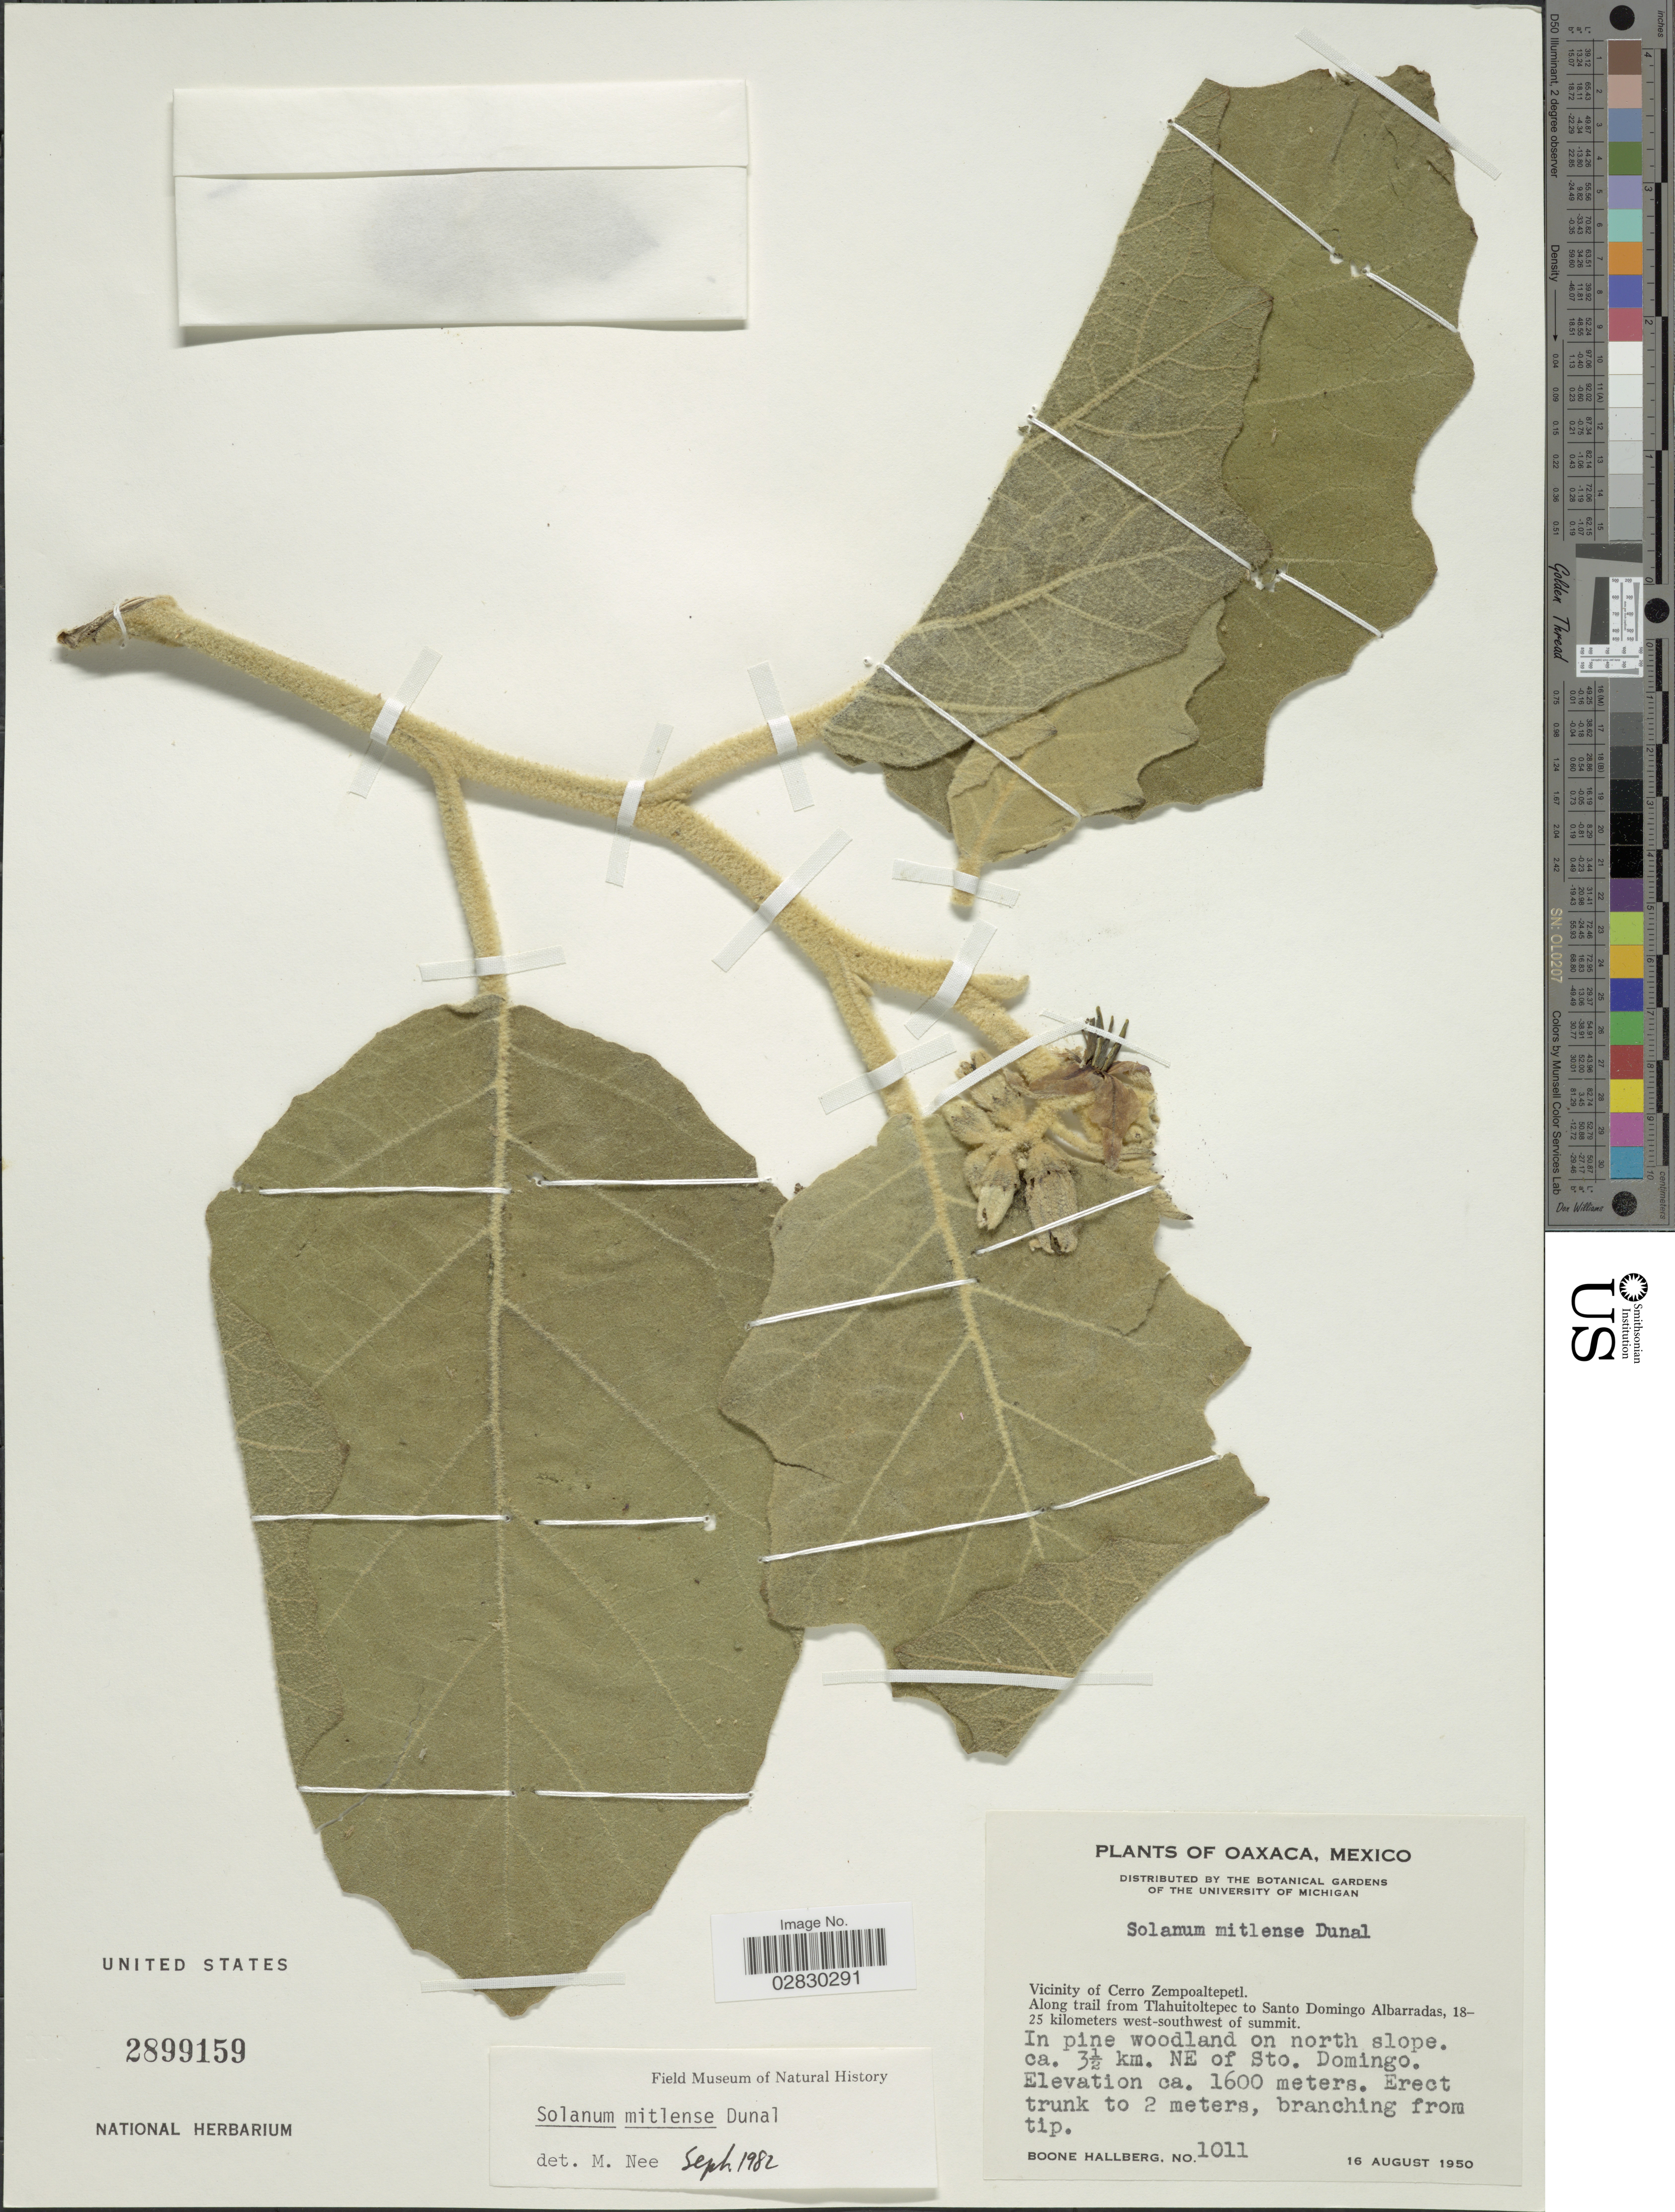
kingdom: Plantae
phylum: Tracheophyta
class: Magnoliopsida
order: Solanales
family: Solanaceae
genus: Solanum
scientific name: Solanum mitlense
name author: Dunal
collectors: B. Hallberg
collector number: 1011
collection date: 1950-08-16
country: Mexico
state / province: Oaxaca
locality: Vicinity of Cerro Zempoaltepetl. Along trail from Tlahuitoltepec to Santo Domingo Albarradas, 18-25 kilometers west-southwest of summit. In pine woodland on north slope. ca. 3½ km. NE of Sto. Domingo.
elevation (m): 1600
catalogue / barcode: US 2899159